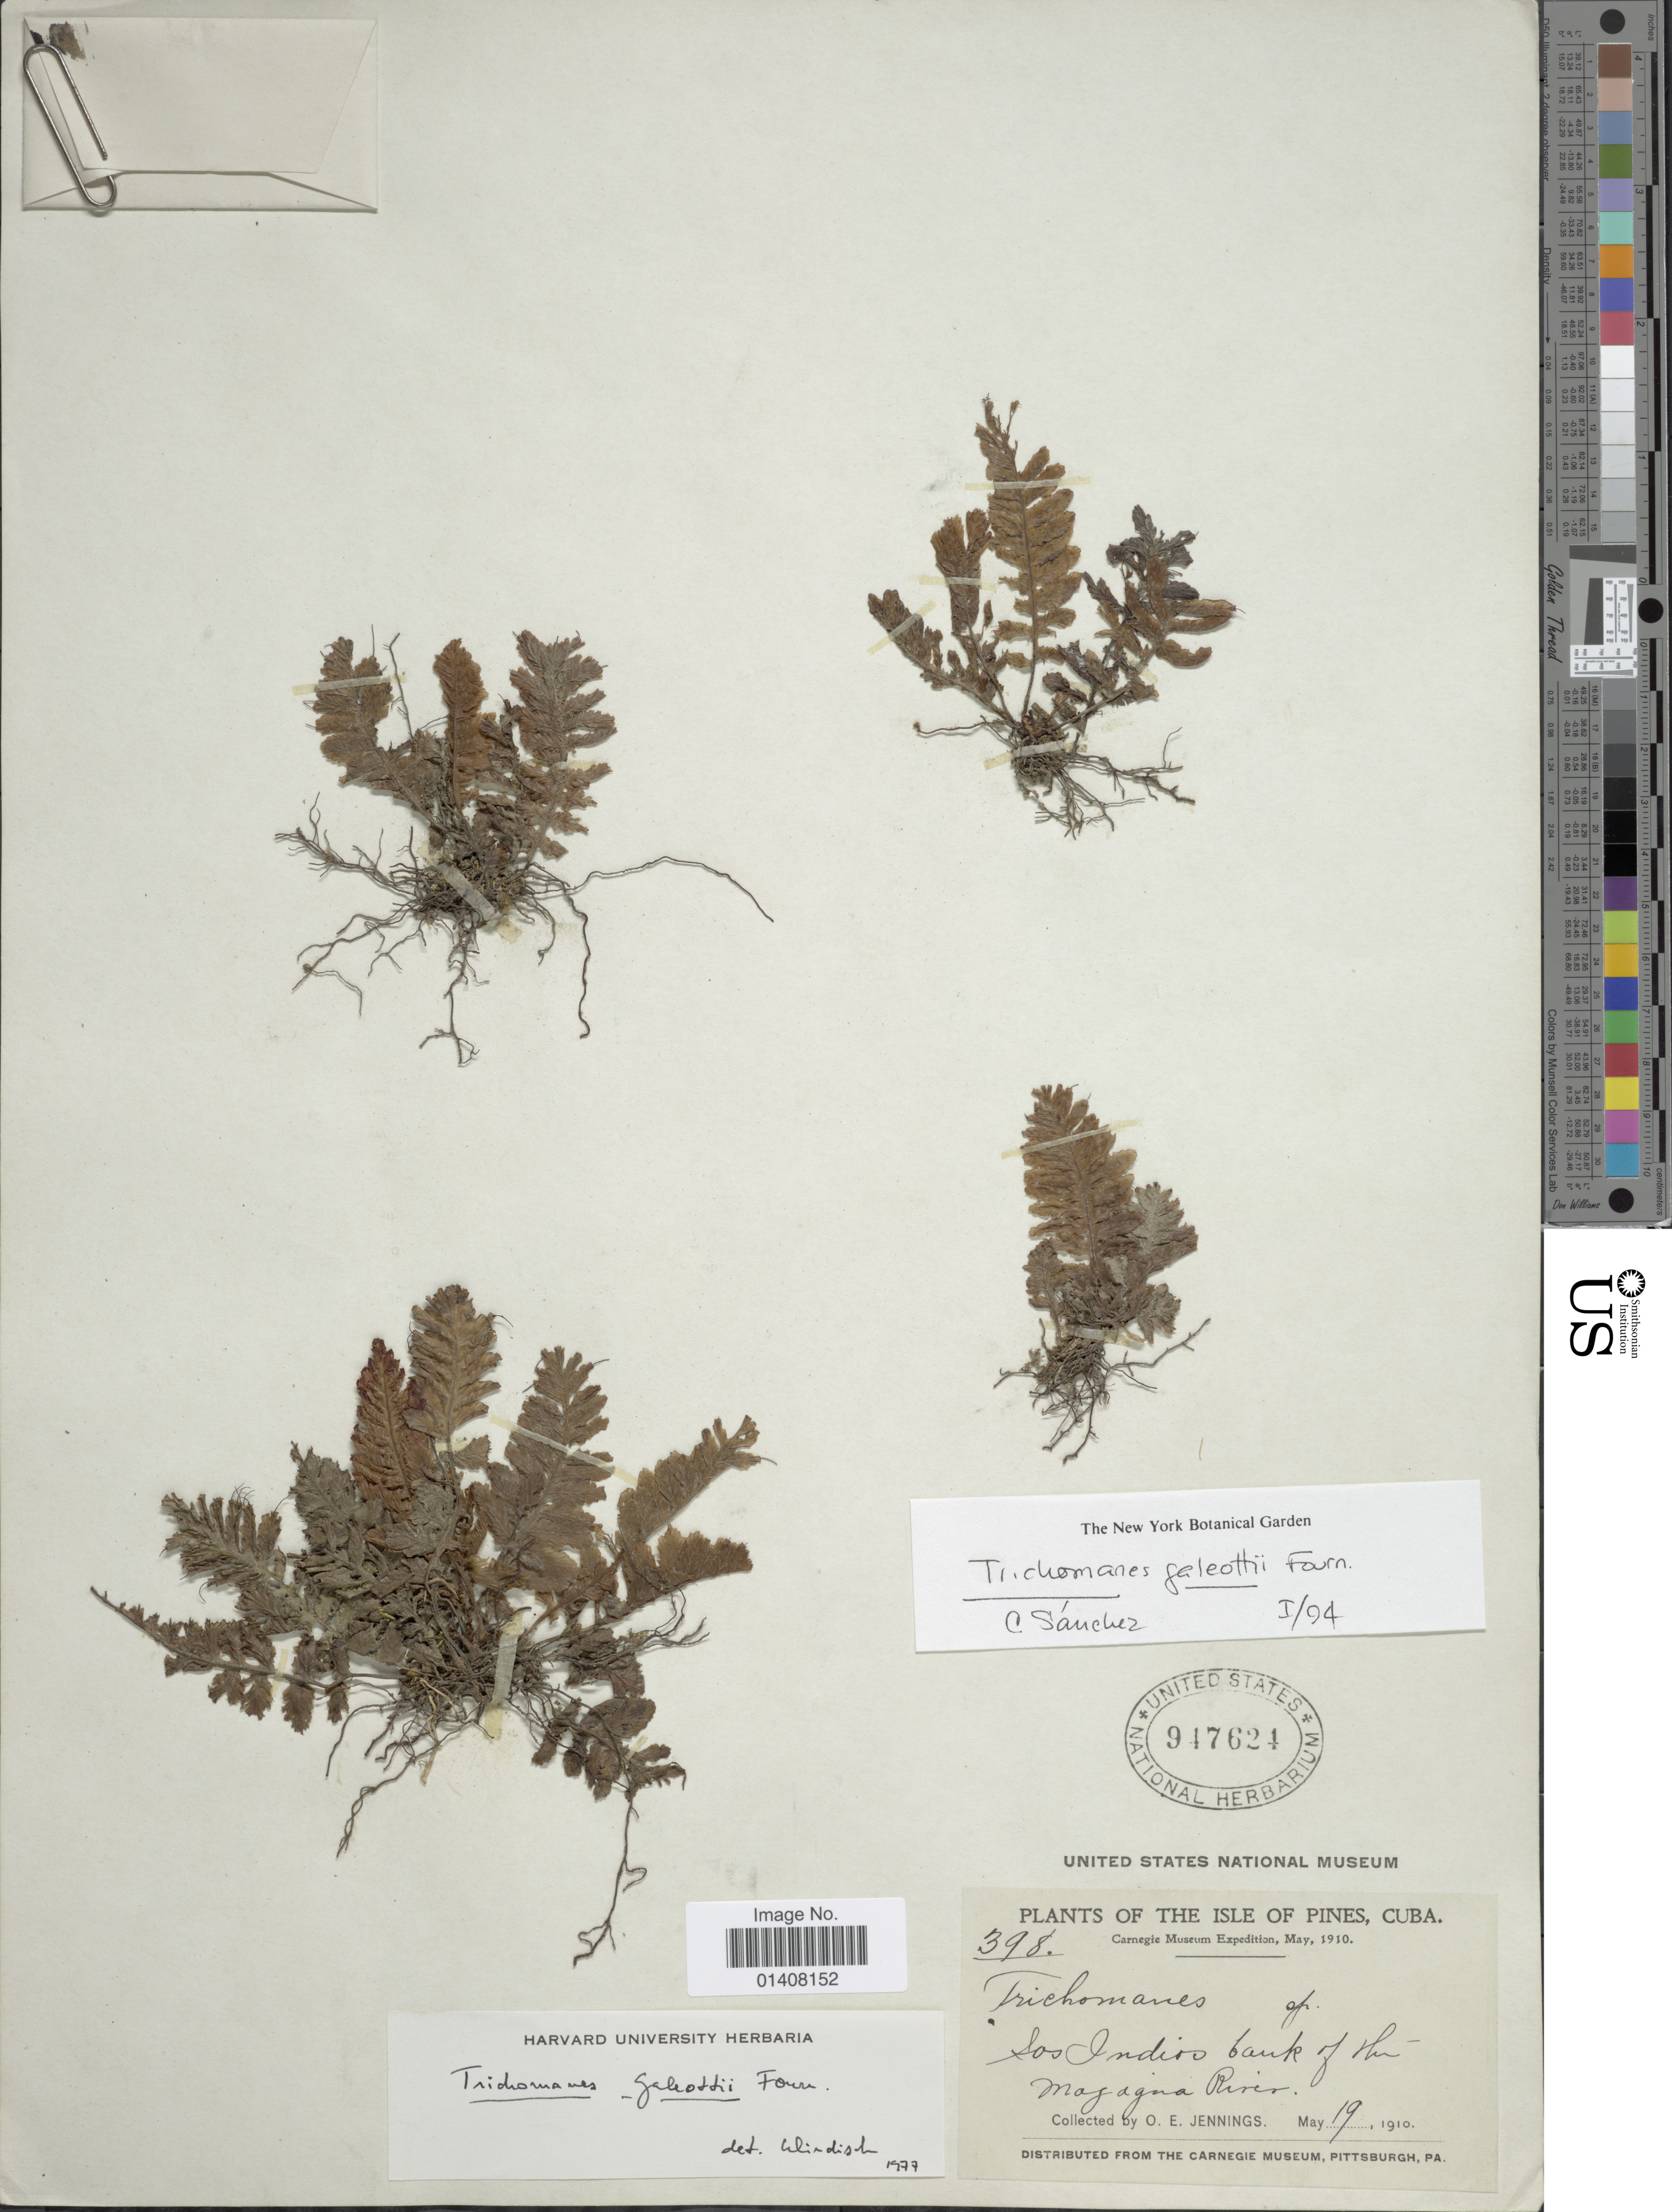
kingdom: Plantae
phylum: Tracheophyta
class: Polypodiopsida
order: Hymenophyllales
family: Hymenophyllaceae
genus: Trichomanes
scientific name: Trichomanes galeottii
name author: E. Fourn.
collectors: O. E. Jennings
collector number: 398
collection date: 1910-05-19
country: Cuba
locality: Isles of Pines, Cuba, Los Indios bank of the Majagua River.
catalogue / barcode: US 947624